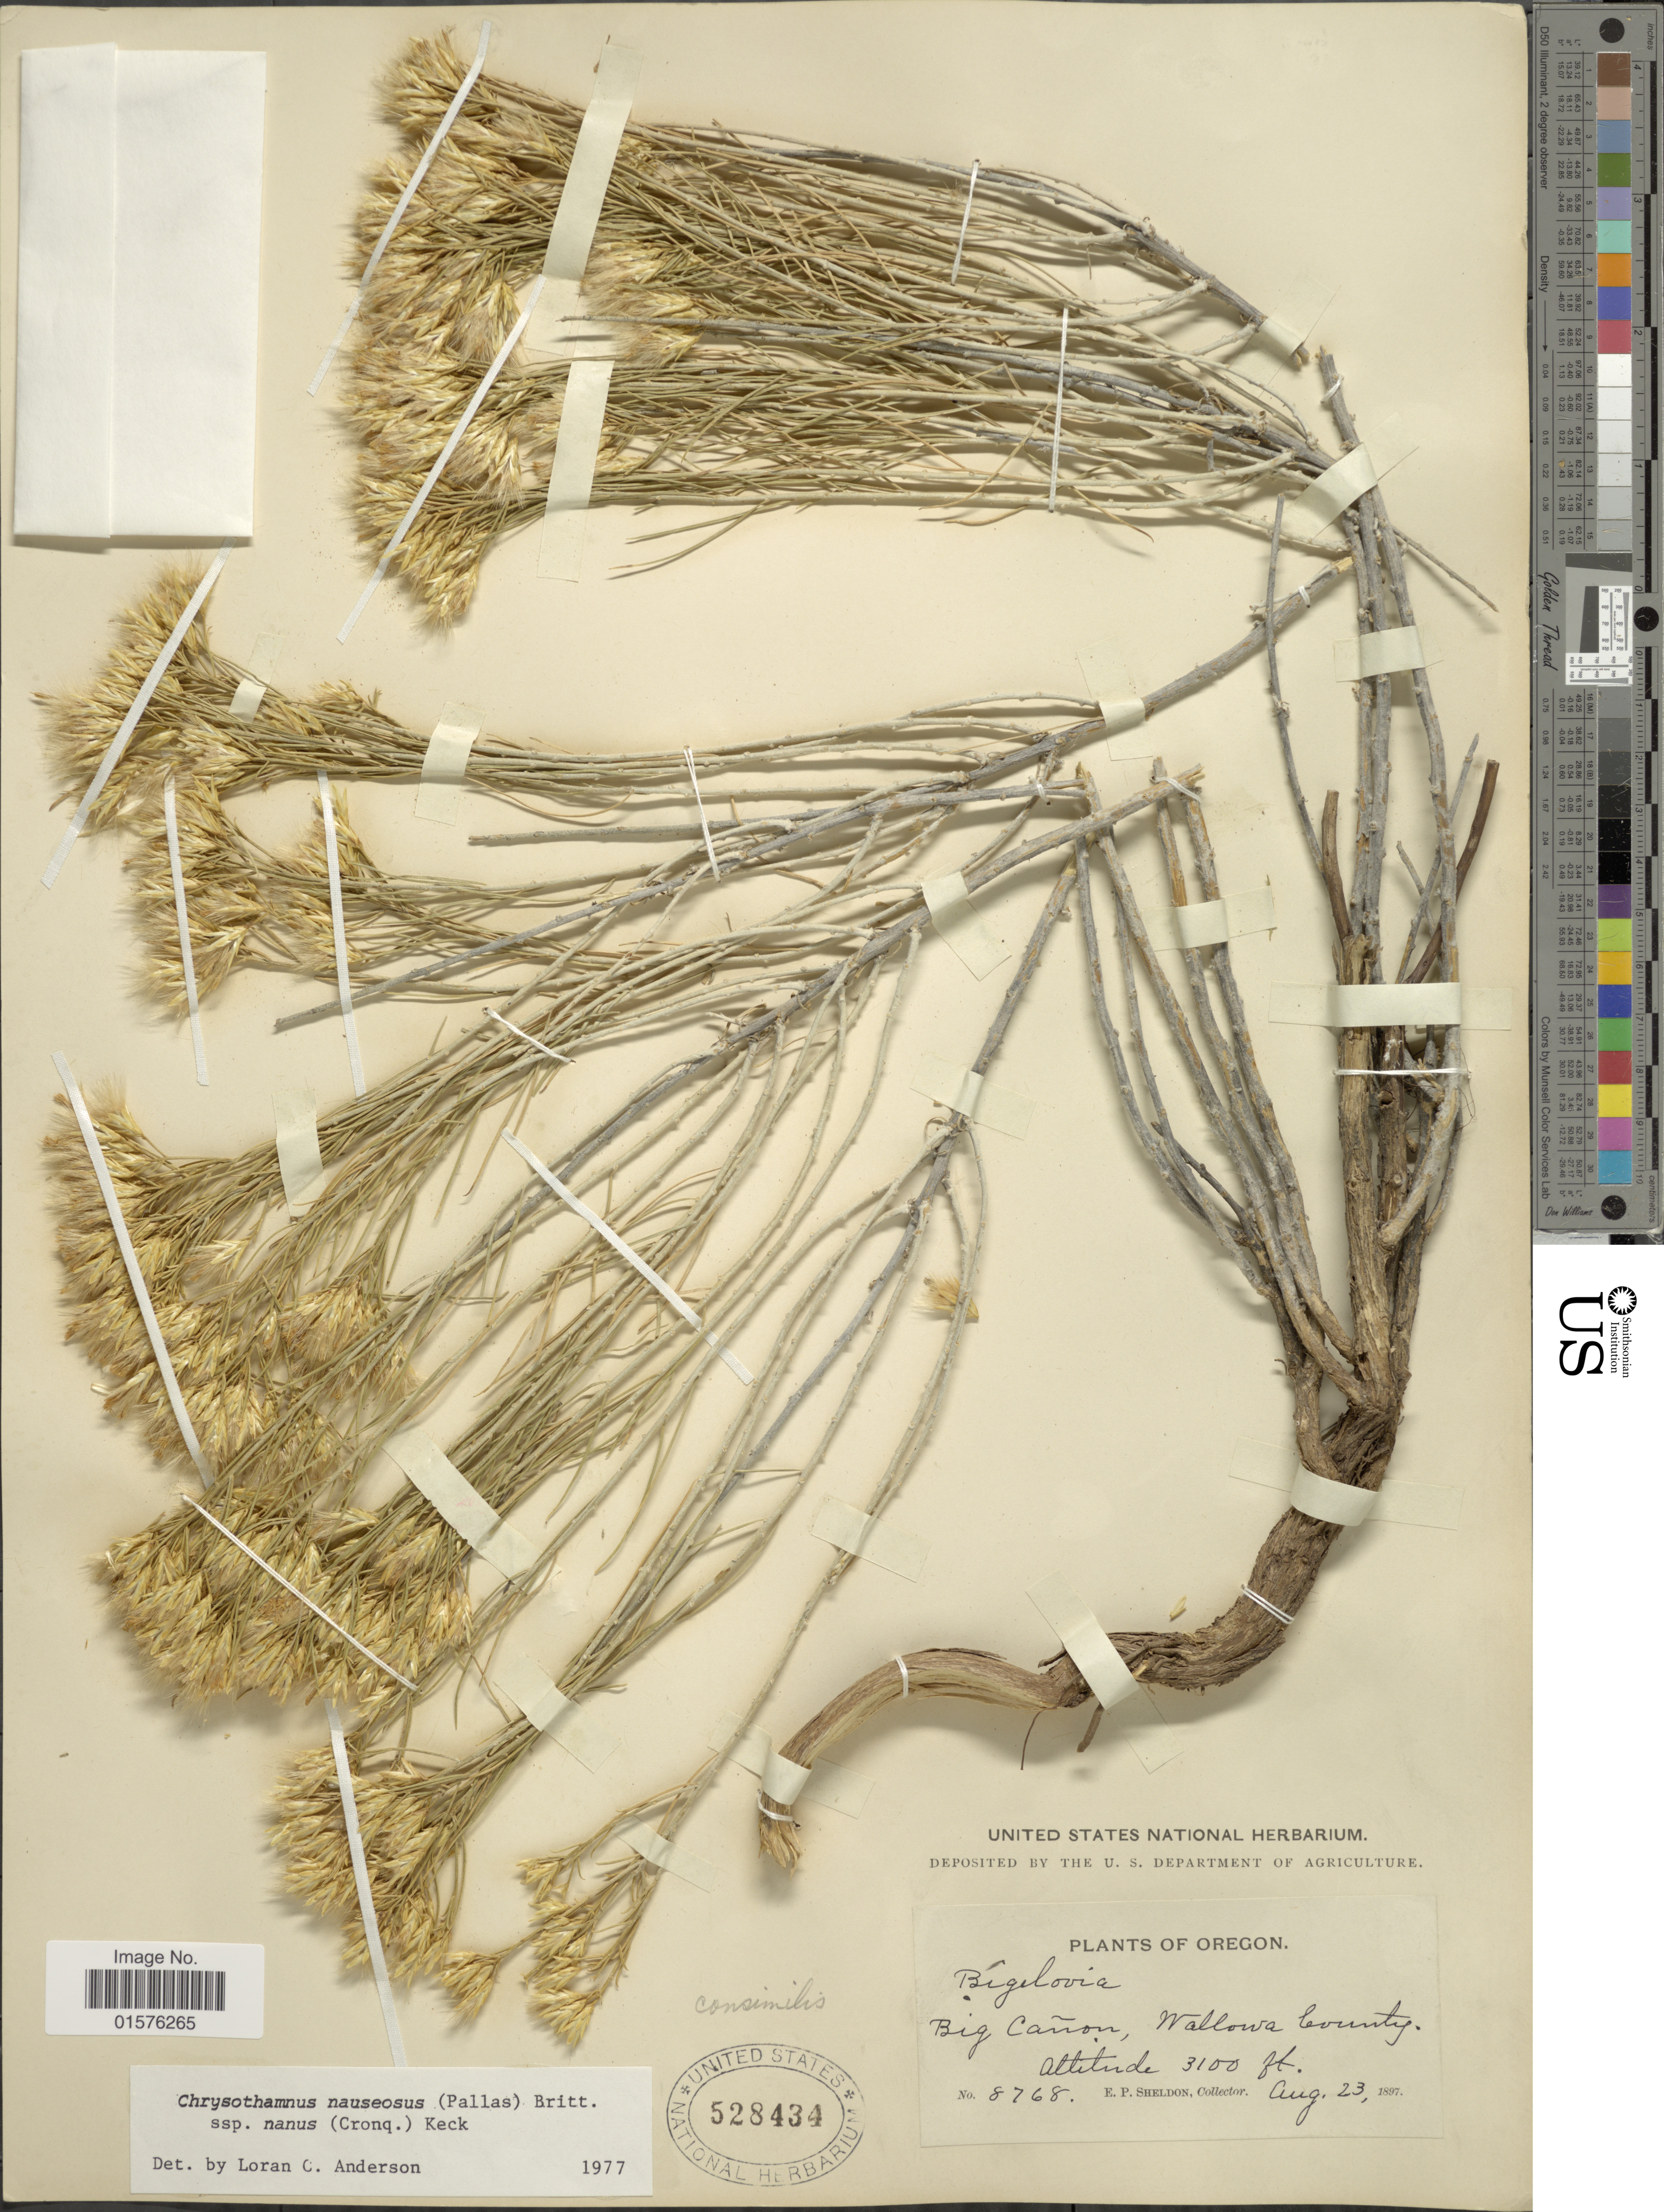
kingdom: Plantae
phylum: Tracheophyta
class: Magnoliopsida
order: Asterales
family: Asteraceae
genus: Ericameria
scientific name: Ericameria nauseosa var. nana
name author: (Cronq.) G.L. Nesom & G.I. Baird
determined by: Urbatsch, Lowell E., Curator (LSU), Louisiana State University (UNITED STATES)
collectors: E. P. Sheldon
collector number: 8768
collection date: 1897-08-23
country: United States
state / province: Oregon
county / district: Wallowa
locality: Big Cañon, Wallowa County.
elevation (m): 945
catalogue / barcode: US 528434